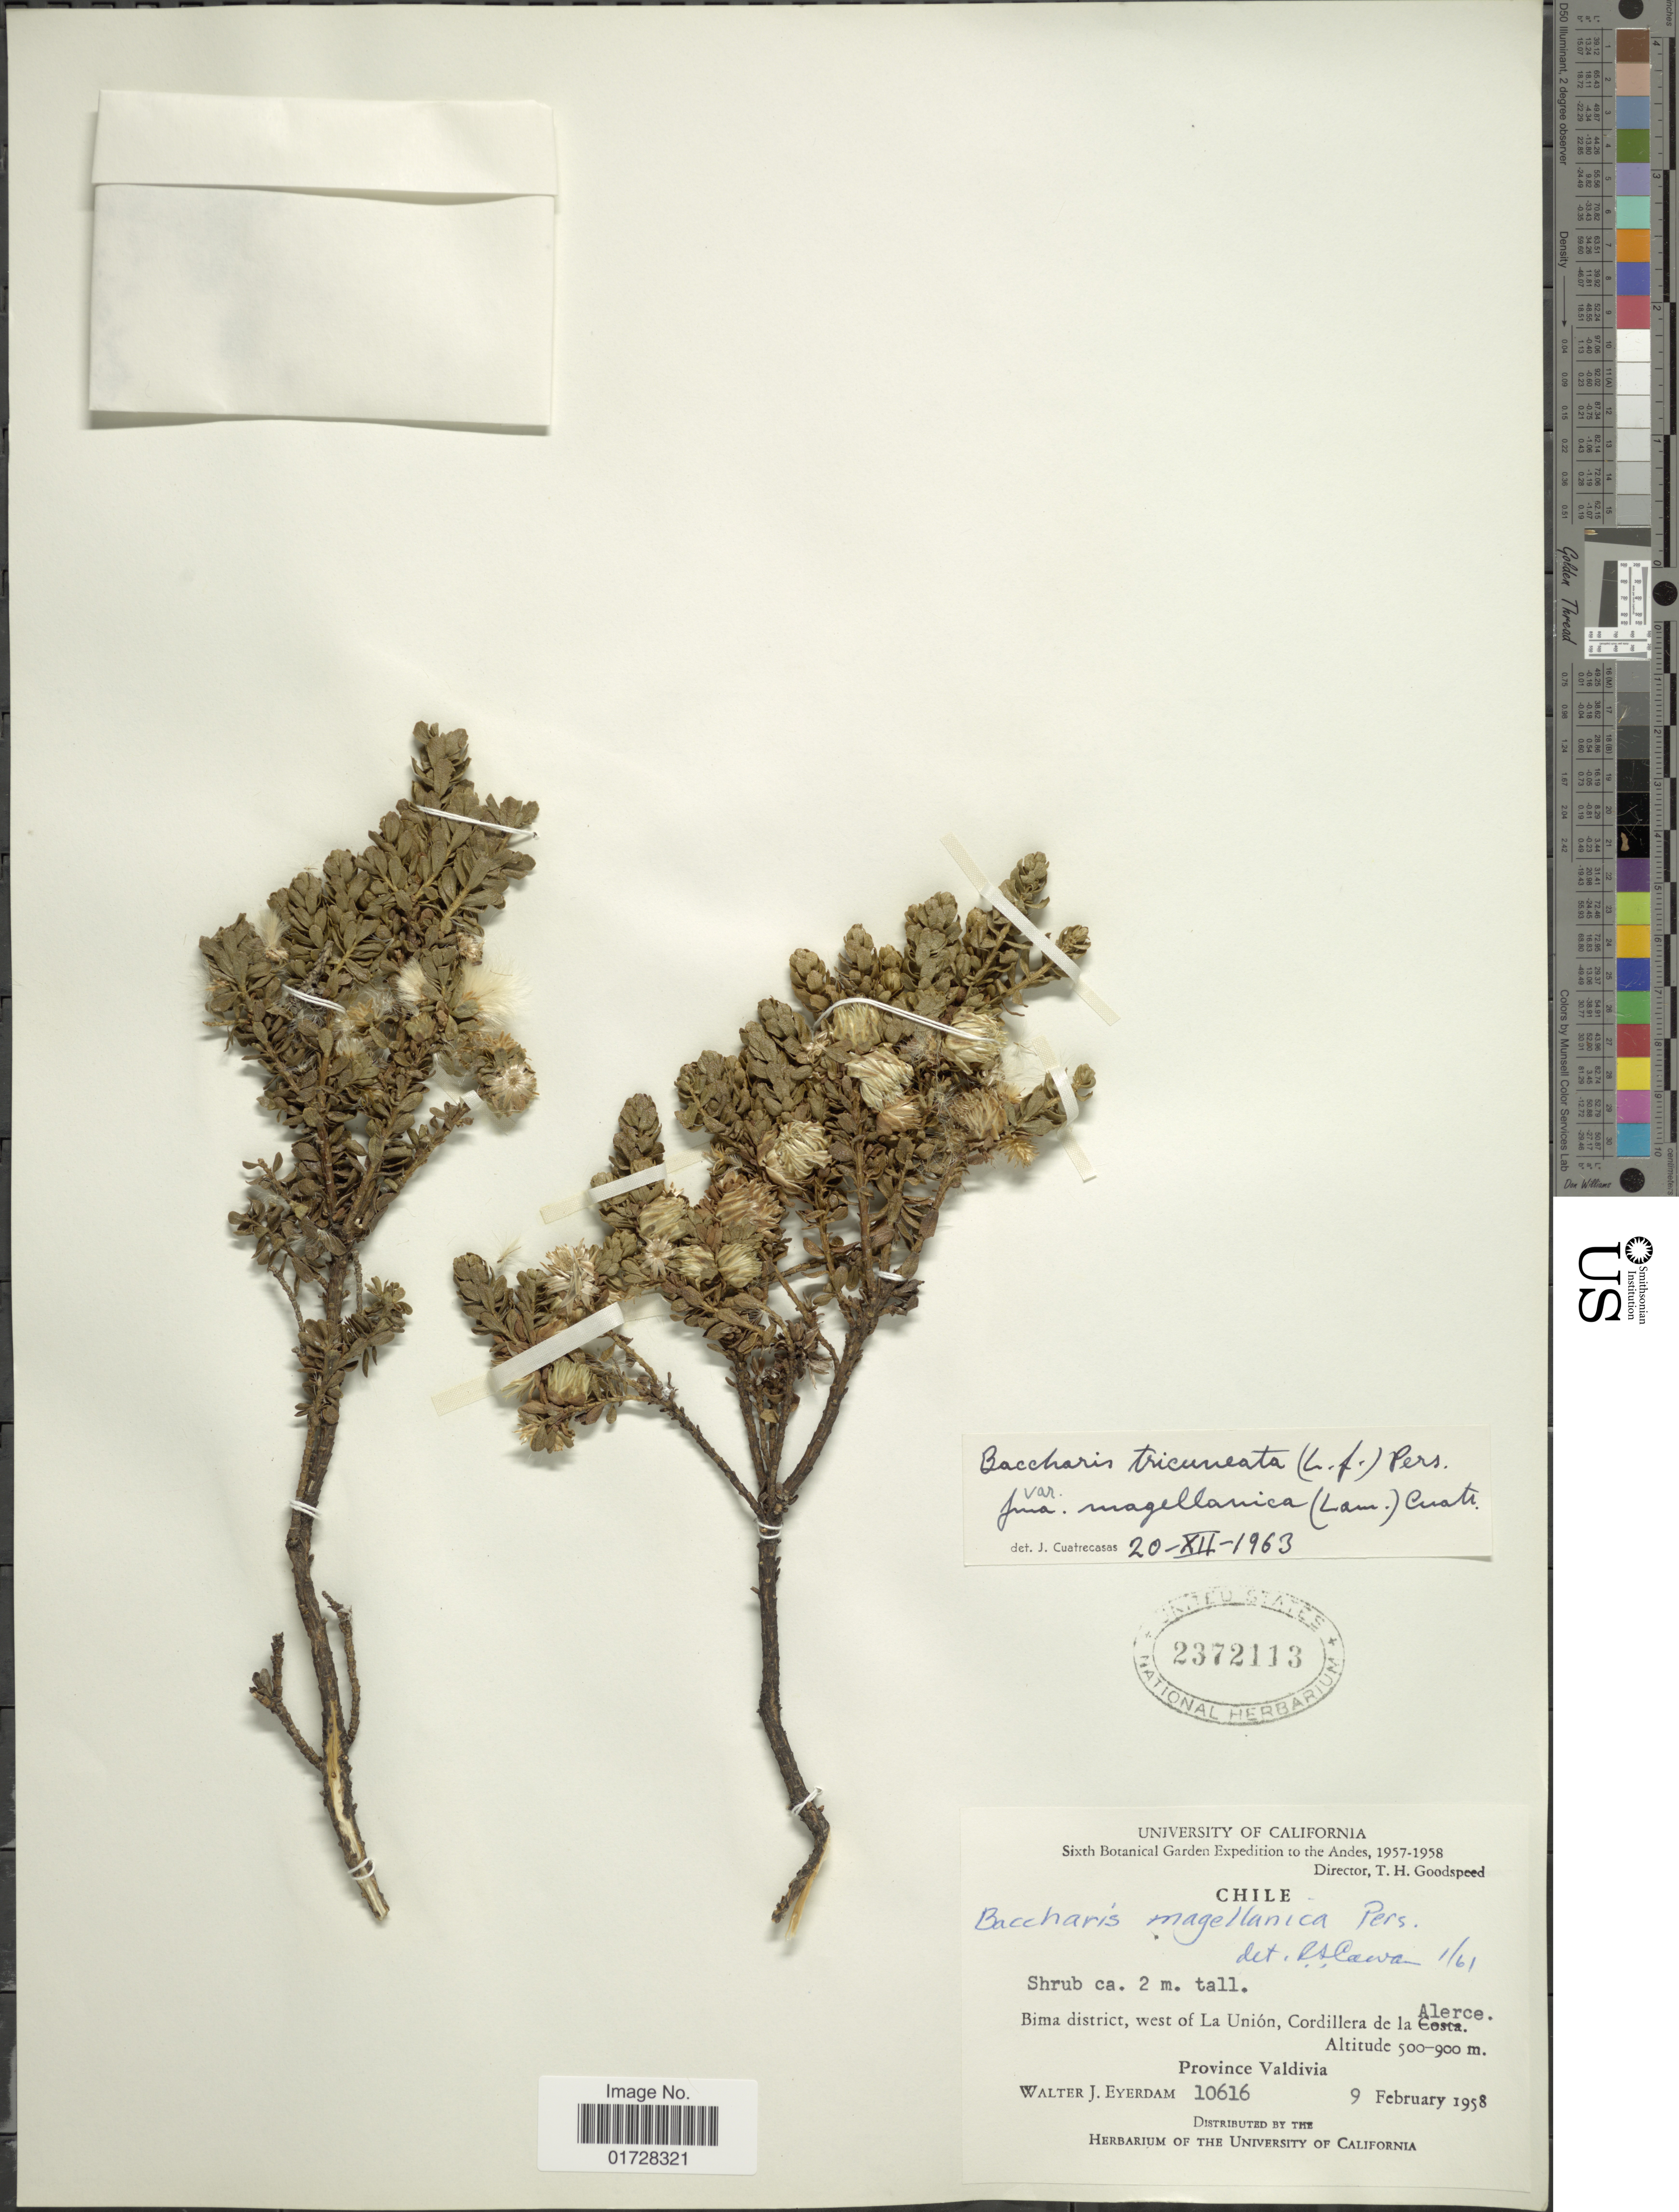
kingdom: Plantae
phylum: Tracheophyta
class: Magnoliopsida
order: Asterales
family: Asteraceae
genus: Baccharis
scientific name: Baccharis tricuneata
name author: (L. f.) Pers.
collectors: W. J. Eyerdam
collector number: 10616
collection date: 1958-02-09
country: Chile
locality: Bima district, west of La Union, Cordillera de la Alerce, Province Valdivia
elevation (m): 500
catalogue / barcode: US 2372113